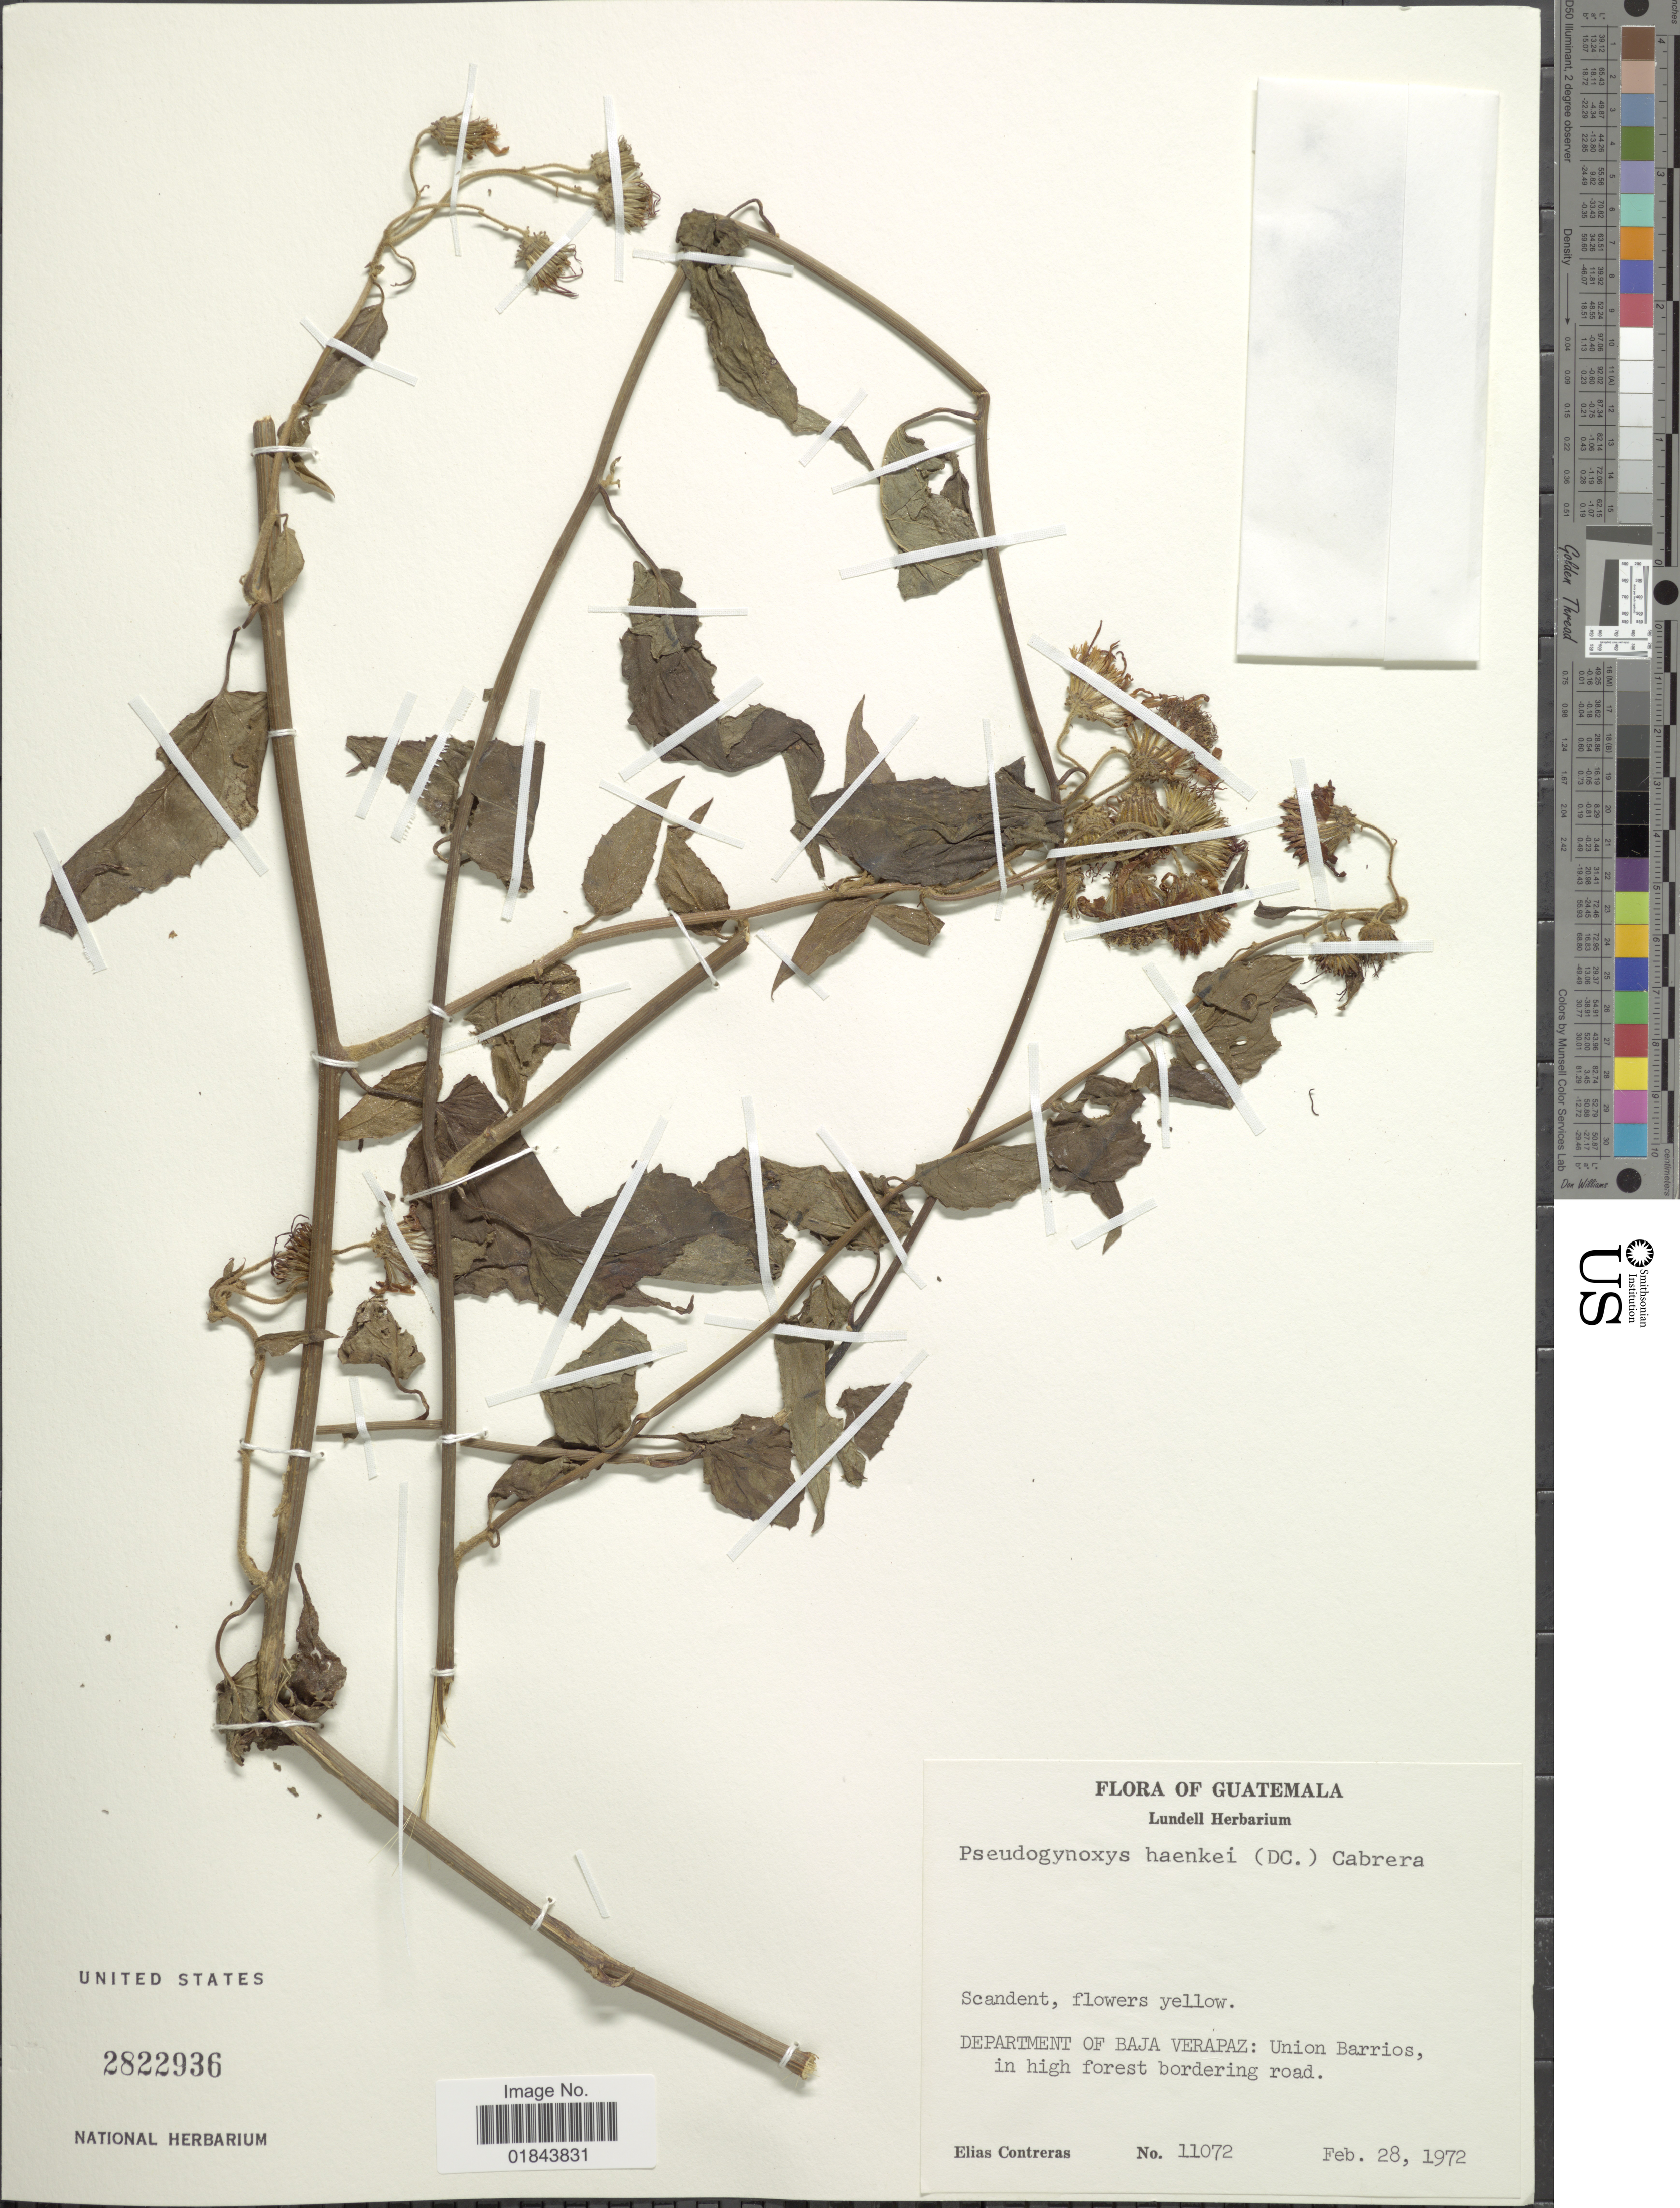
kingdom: Plantae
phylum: Tracheophyta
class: Magnoliopsida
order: Asterales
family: Asteraceae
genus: Pseudogynoxys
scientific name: Pseudogynoxys haenkei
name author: (DC.) Cabrera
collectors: E. Contreras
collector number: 11072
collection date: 1972-02-28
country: Guatemala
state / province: Baja Verapaz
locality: Department of Baja Verapaz: Union Barrior, in high forest bordering road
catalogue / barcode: US 2822936